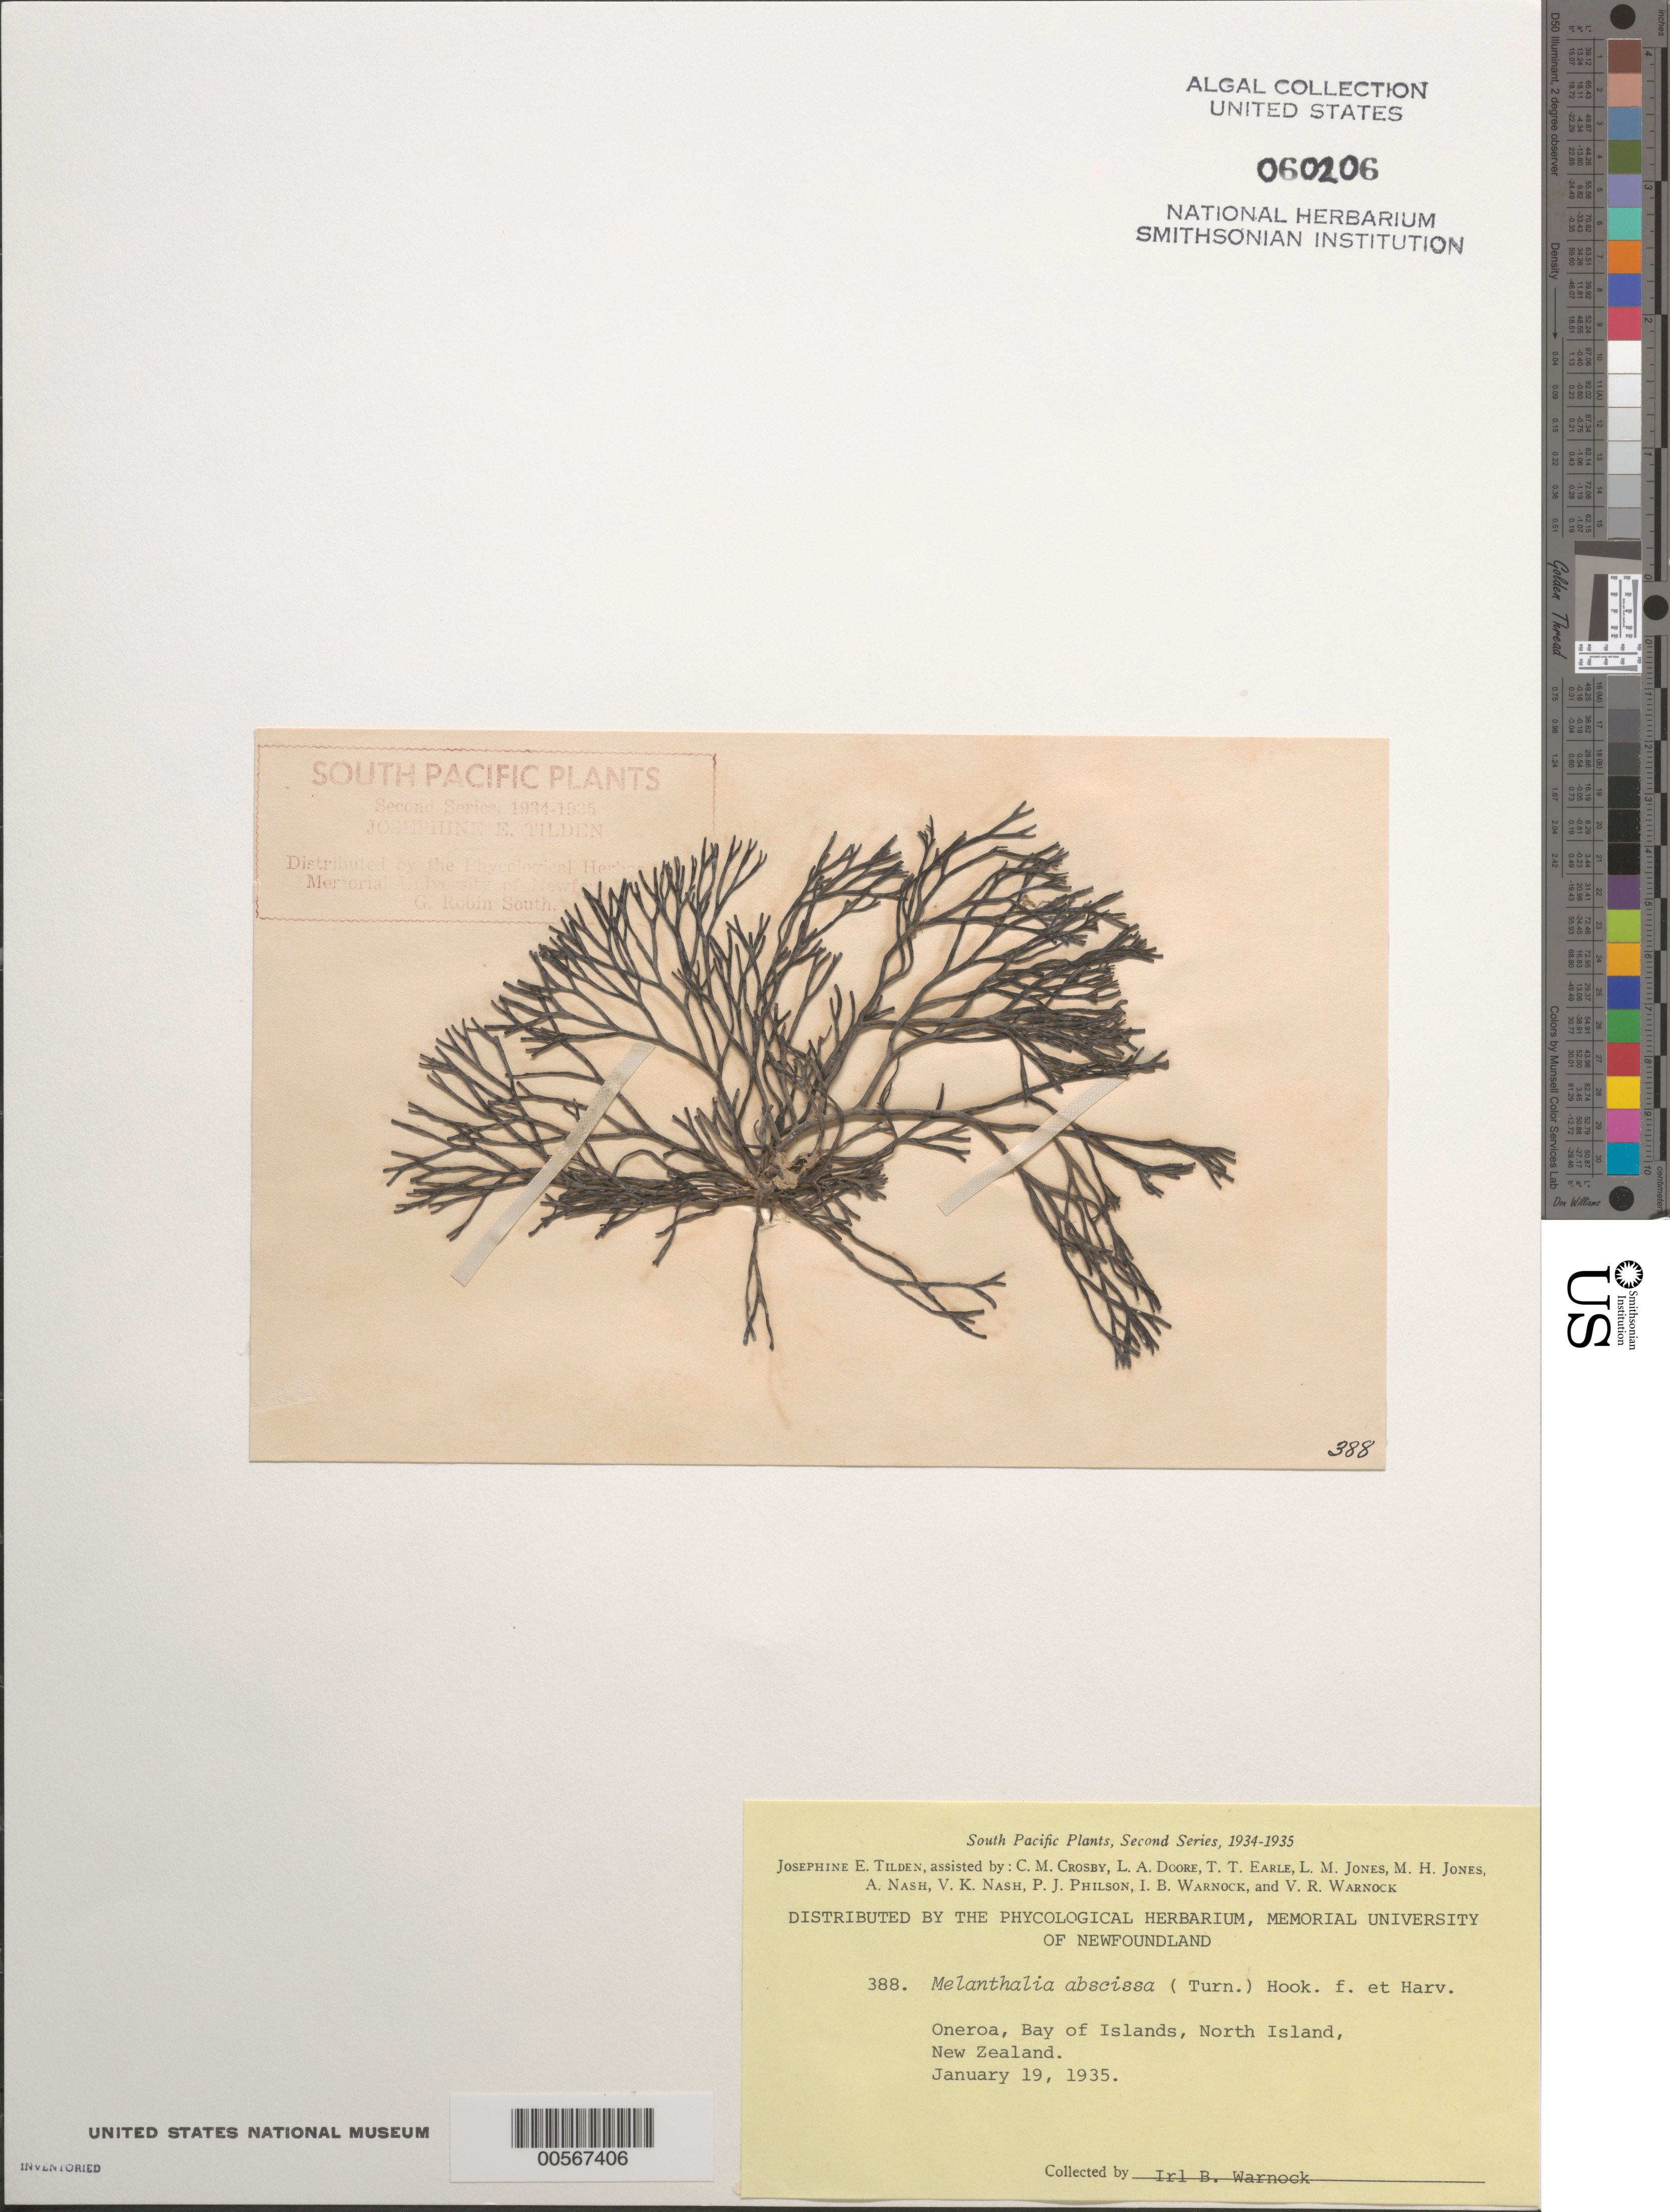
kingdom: Plantae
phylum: Rhodophyta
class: Florideophyceae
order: Gracilariales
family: Gracilariaceae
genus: Melanthalia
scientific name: Melanthalia abscissa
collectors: I. Warnock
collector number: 388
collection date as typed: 19 Jan 1935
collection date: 1935-01-19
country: New Zealand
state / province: Northland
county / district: Far North District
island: North Island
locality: Bay of Islands, Oneroa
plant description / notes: Tilden, South Pacific Plants, Second Series, 1934-1935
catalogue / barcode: US 60206